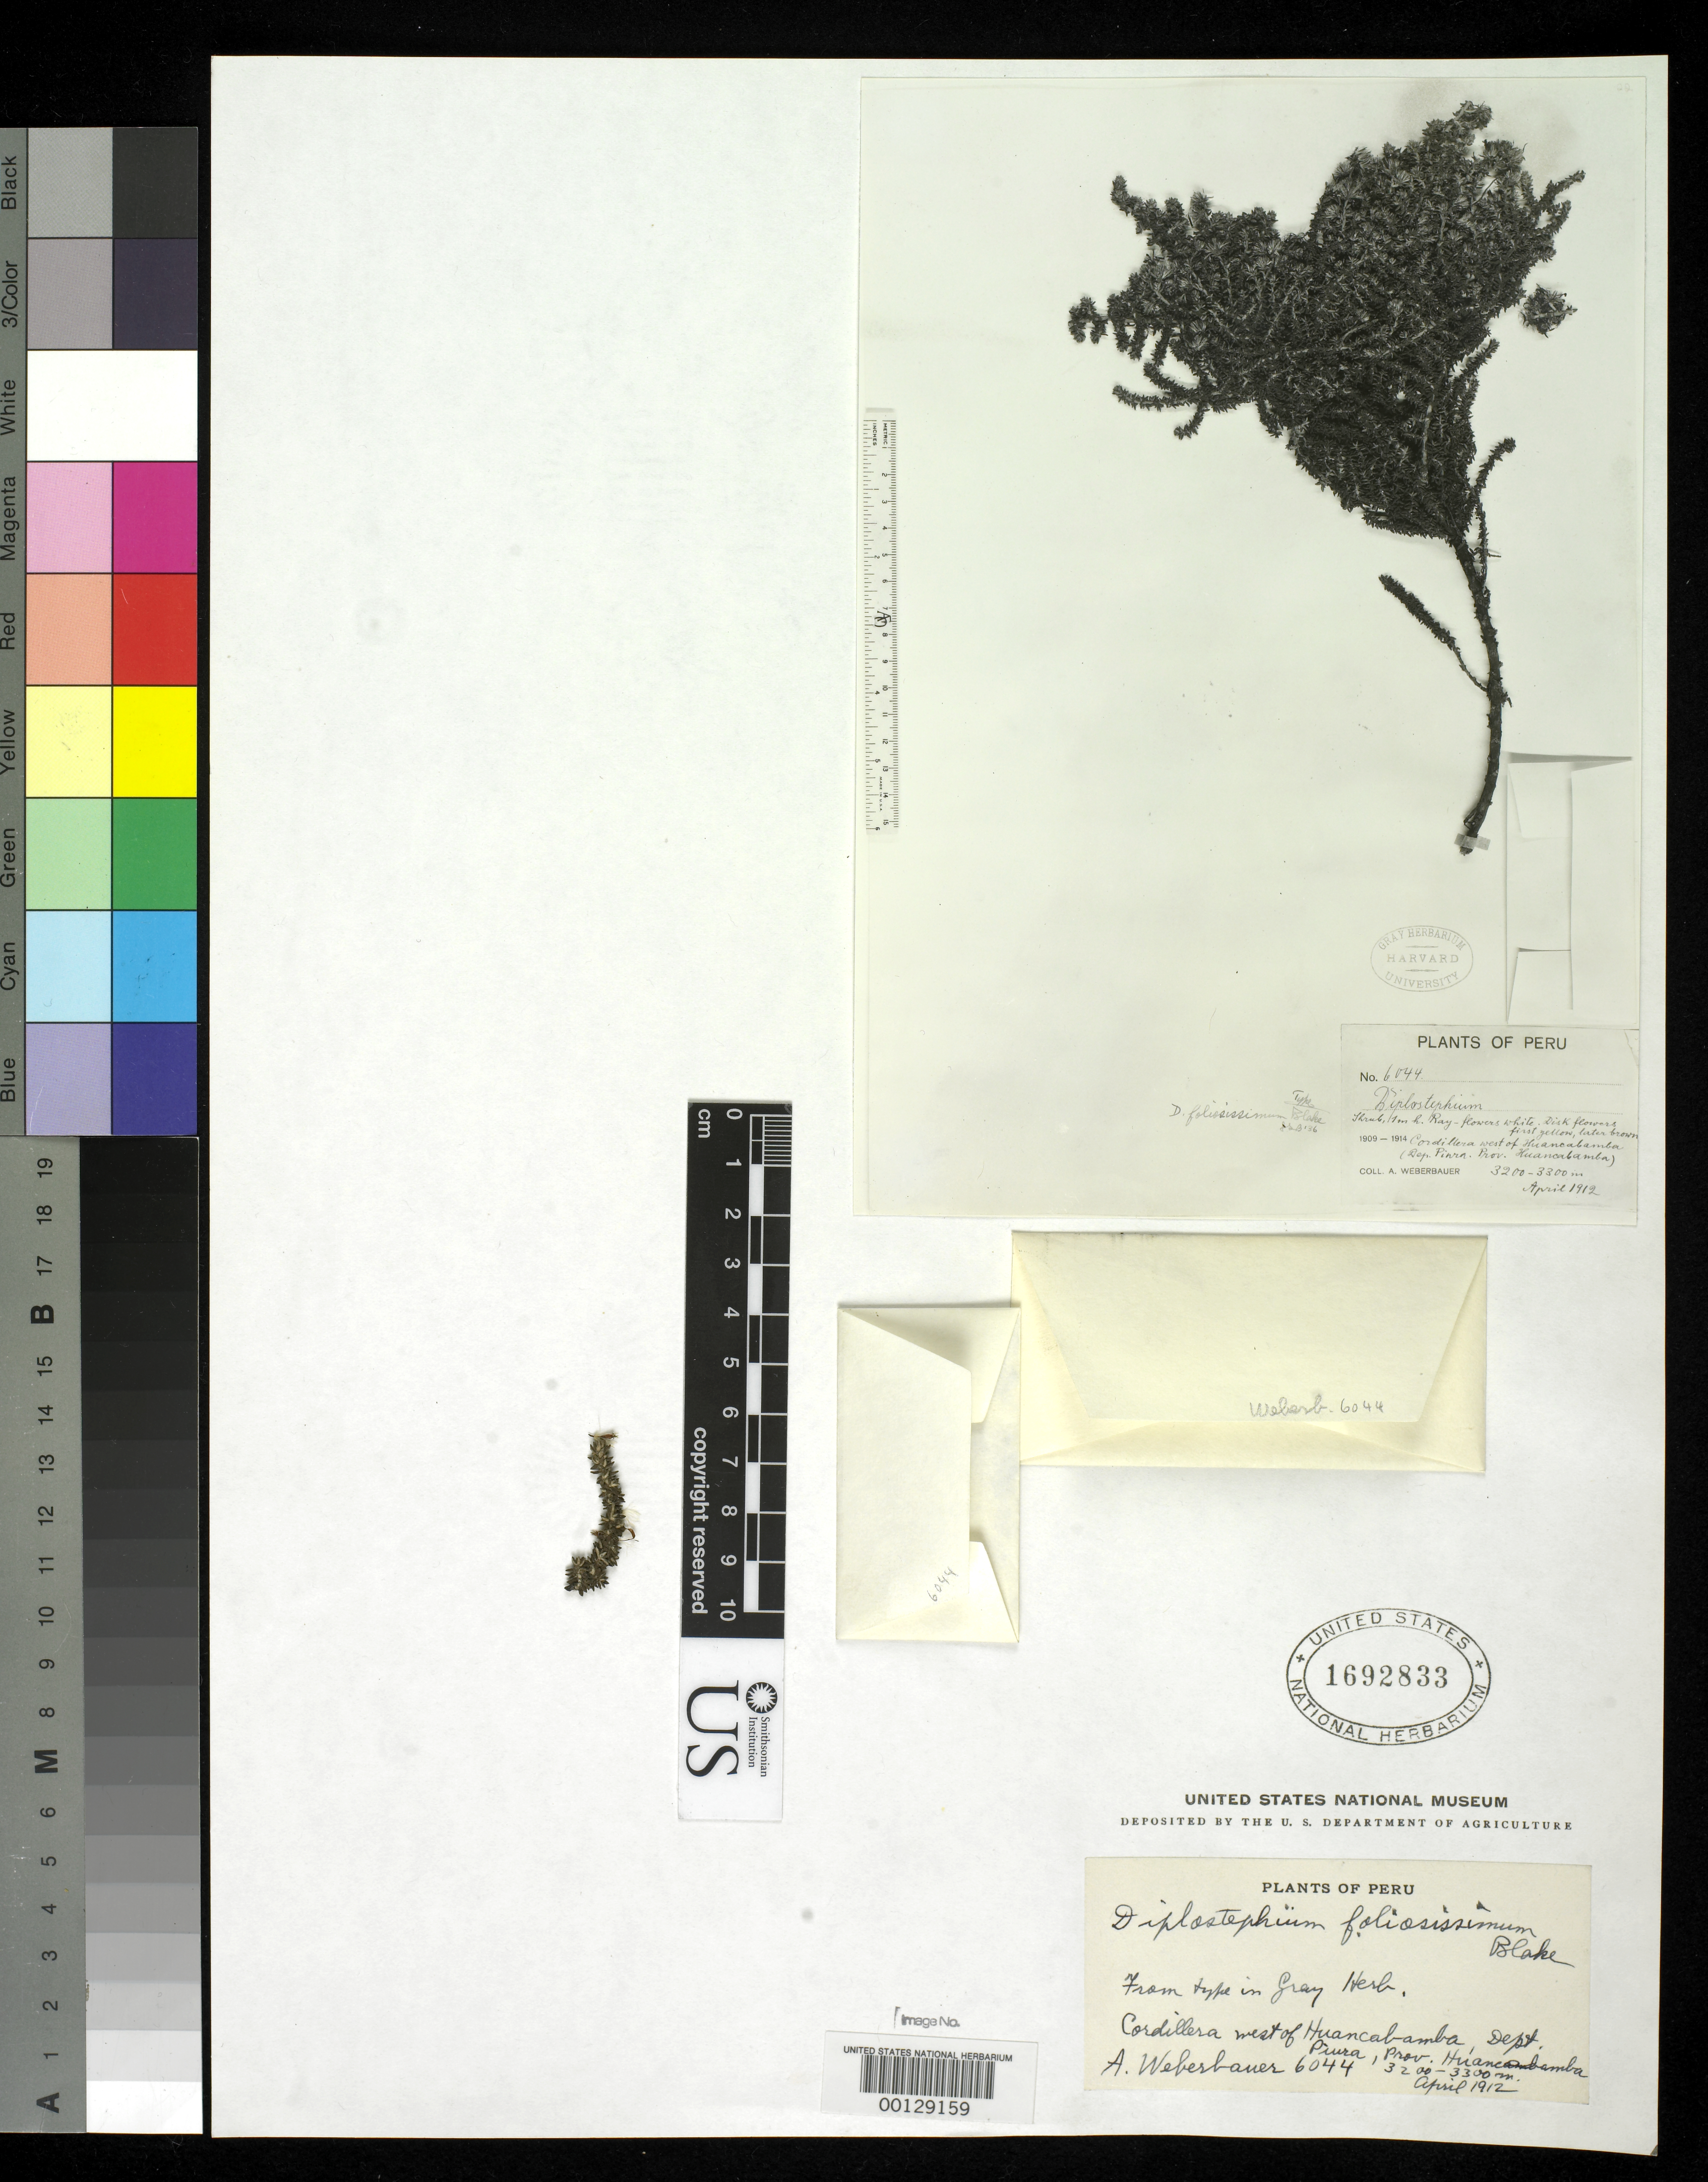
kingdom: Plantae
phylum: Tracheophyta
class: Magnoliopsida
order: Asterales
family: Asteraceae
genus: Diplostephium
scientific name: Diplostephium foliosissimum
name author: S.F. Blake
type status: Isotype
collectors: A. Weberbauer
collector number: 6044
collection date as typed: Apr 1912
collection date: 1912-04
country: Peru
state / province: Piura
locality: Cordillera west of Huancabamba, Dept. Piura, Prov. Huancabamba.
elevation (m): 3200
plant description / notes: Photograph and fragmentary material of type specimen ex herb. GH.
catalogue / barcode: US 1692833